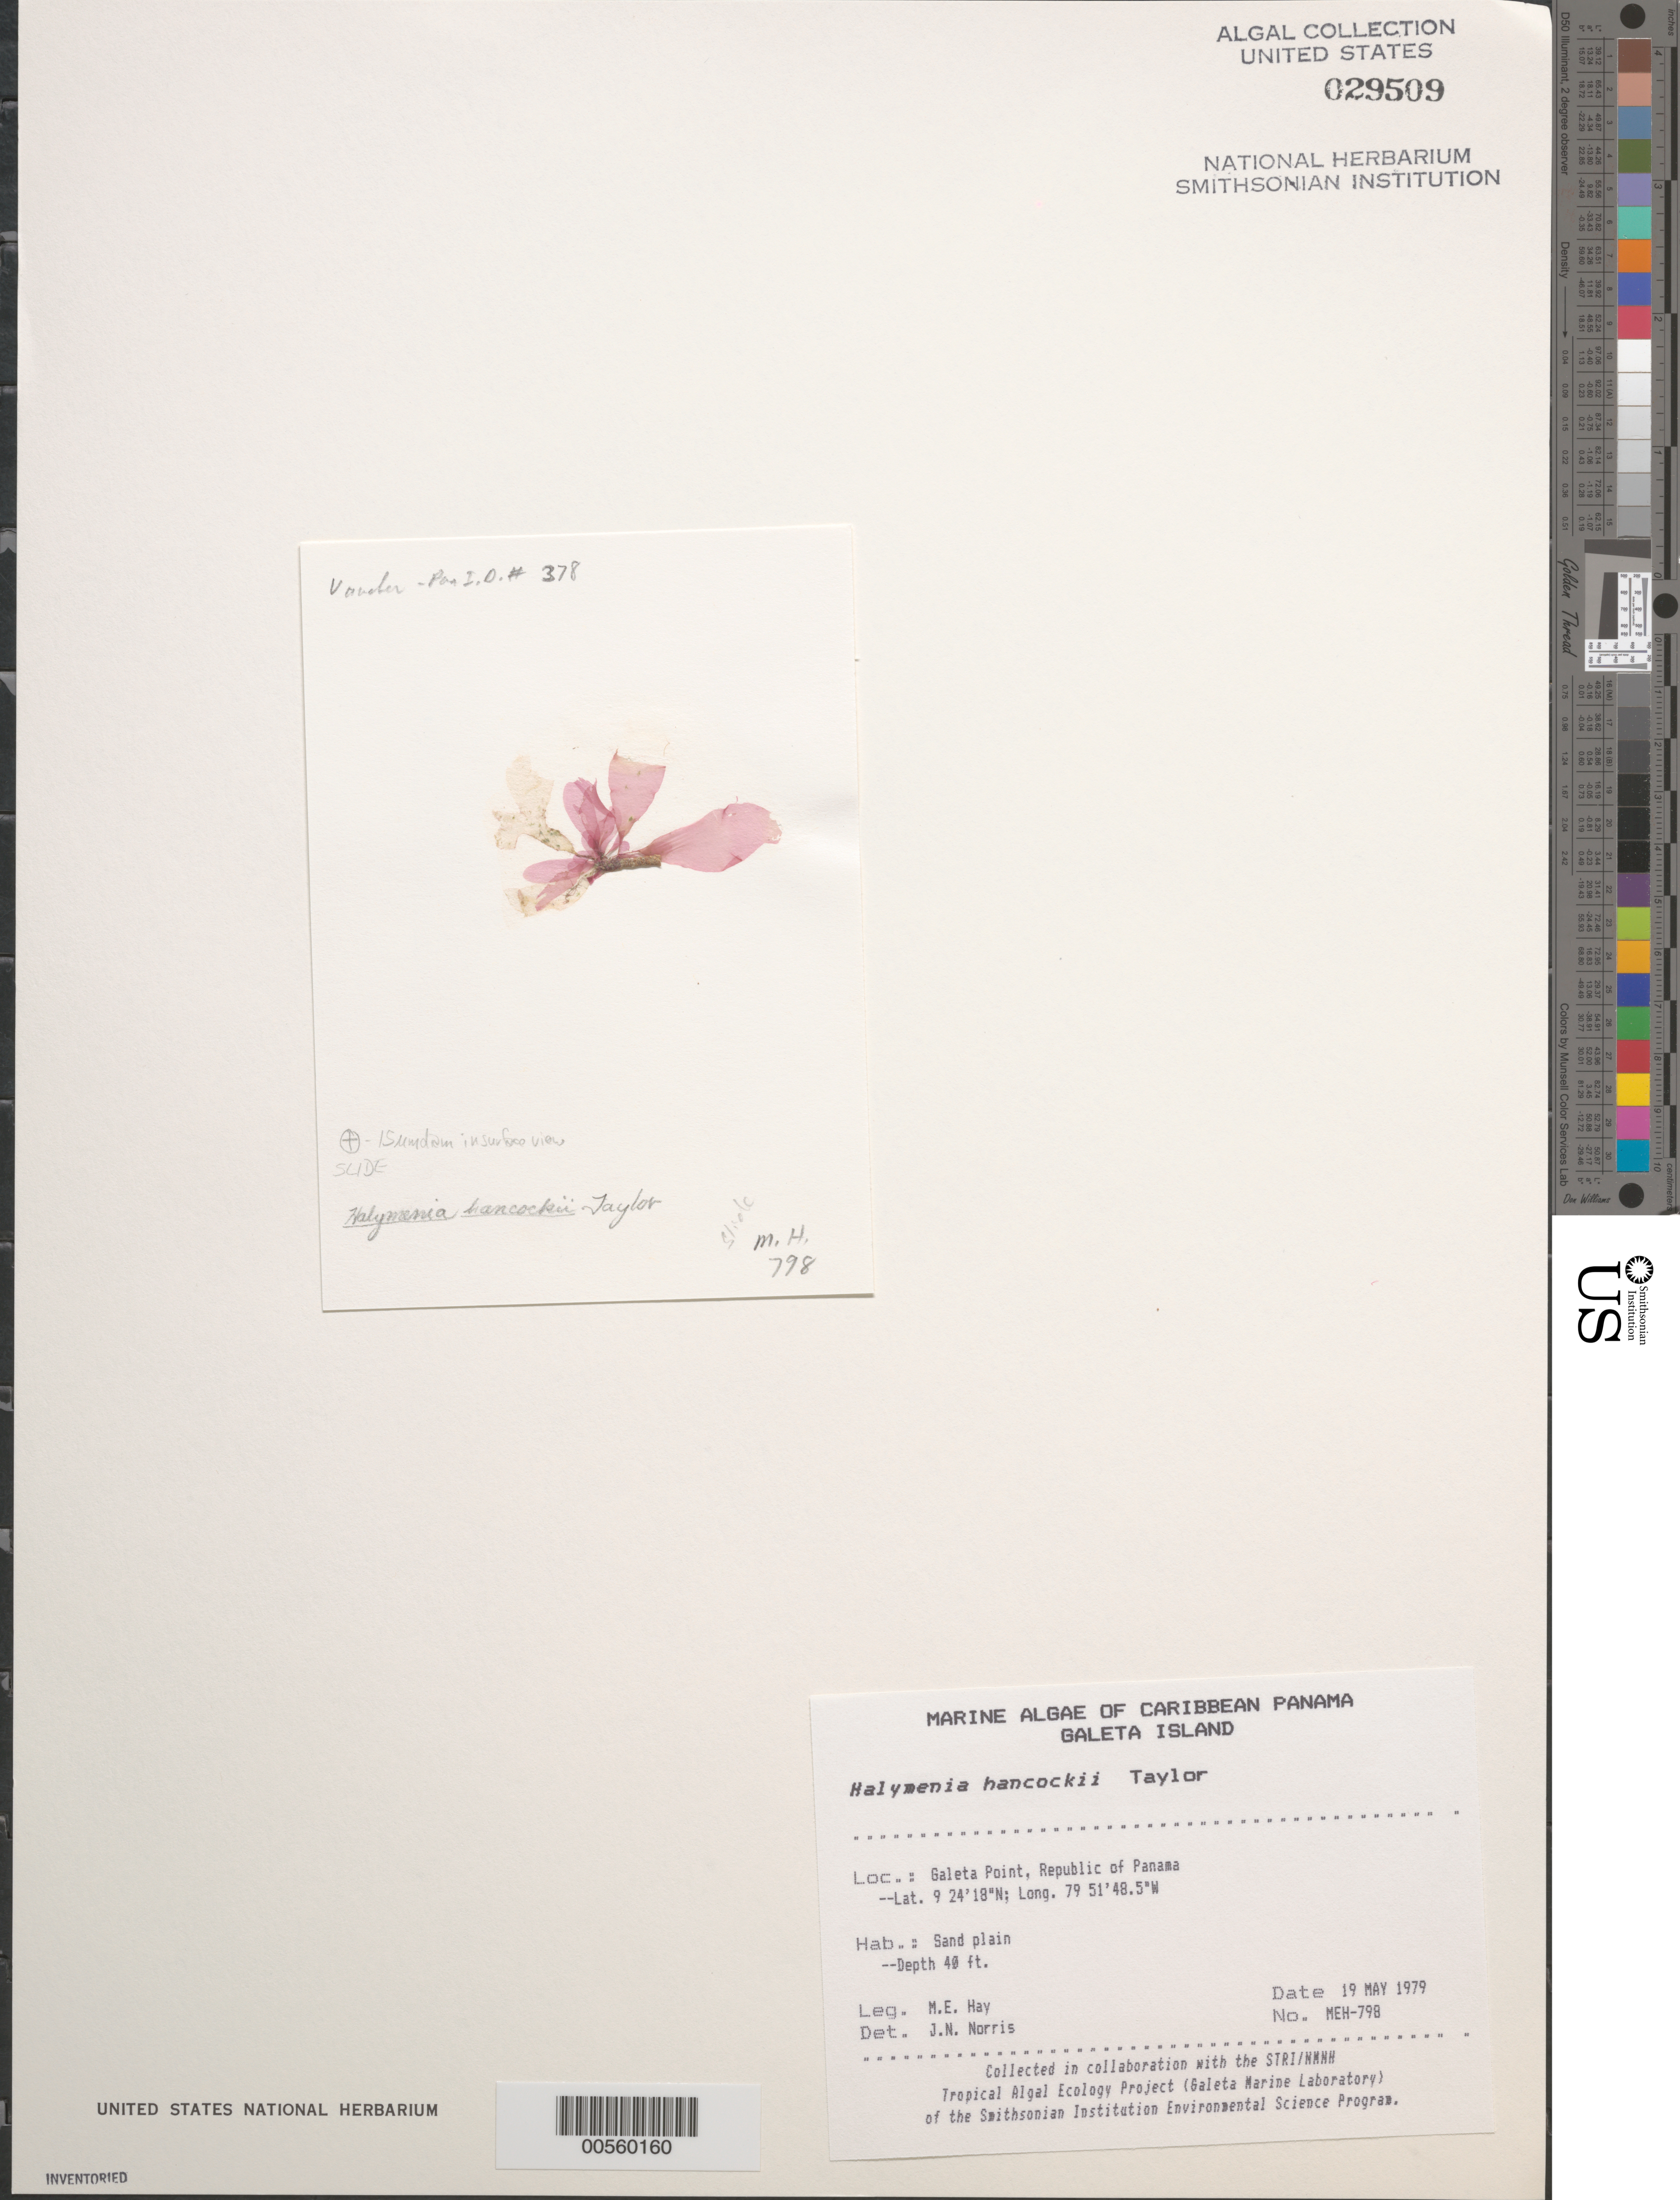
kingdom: Plantae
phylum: Rhodophyta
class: Florideophyceae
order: Halymeniales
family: Halymeniaceae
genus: Halymenia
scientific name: Halymenia hancockii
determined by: Norris, James N.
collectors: M. E. Hay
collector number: MEH-798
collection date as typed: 19 May 1979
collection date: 1979-05-19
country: Panama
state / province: Colón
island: Galeta Island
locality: Galeta Point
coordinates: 9 24' 18" N, 79 51' 48.5" W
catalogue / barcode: US 29509